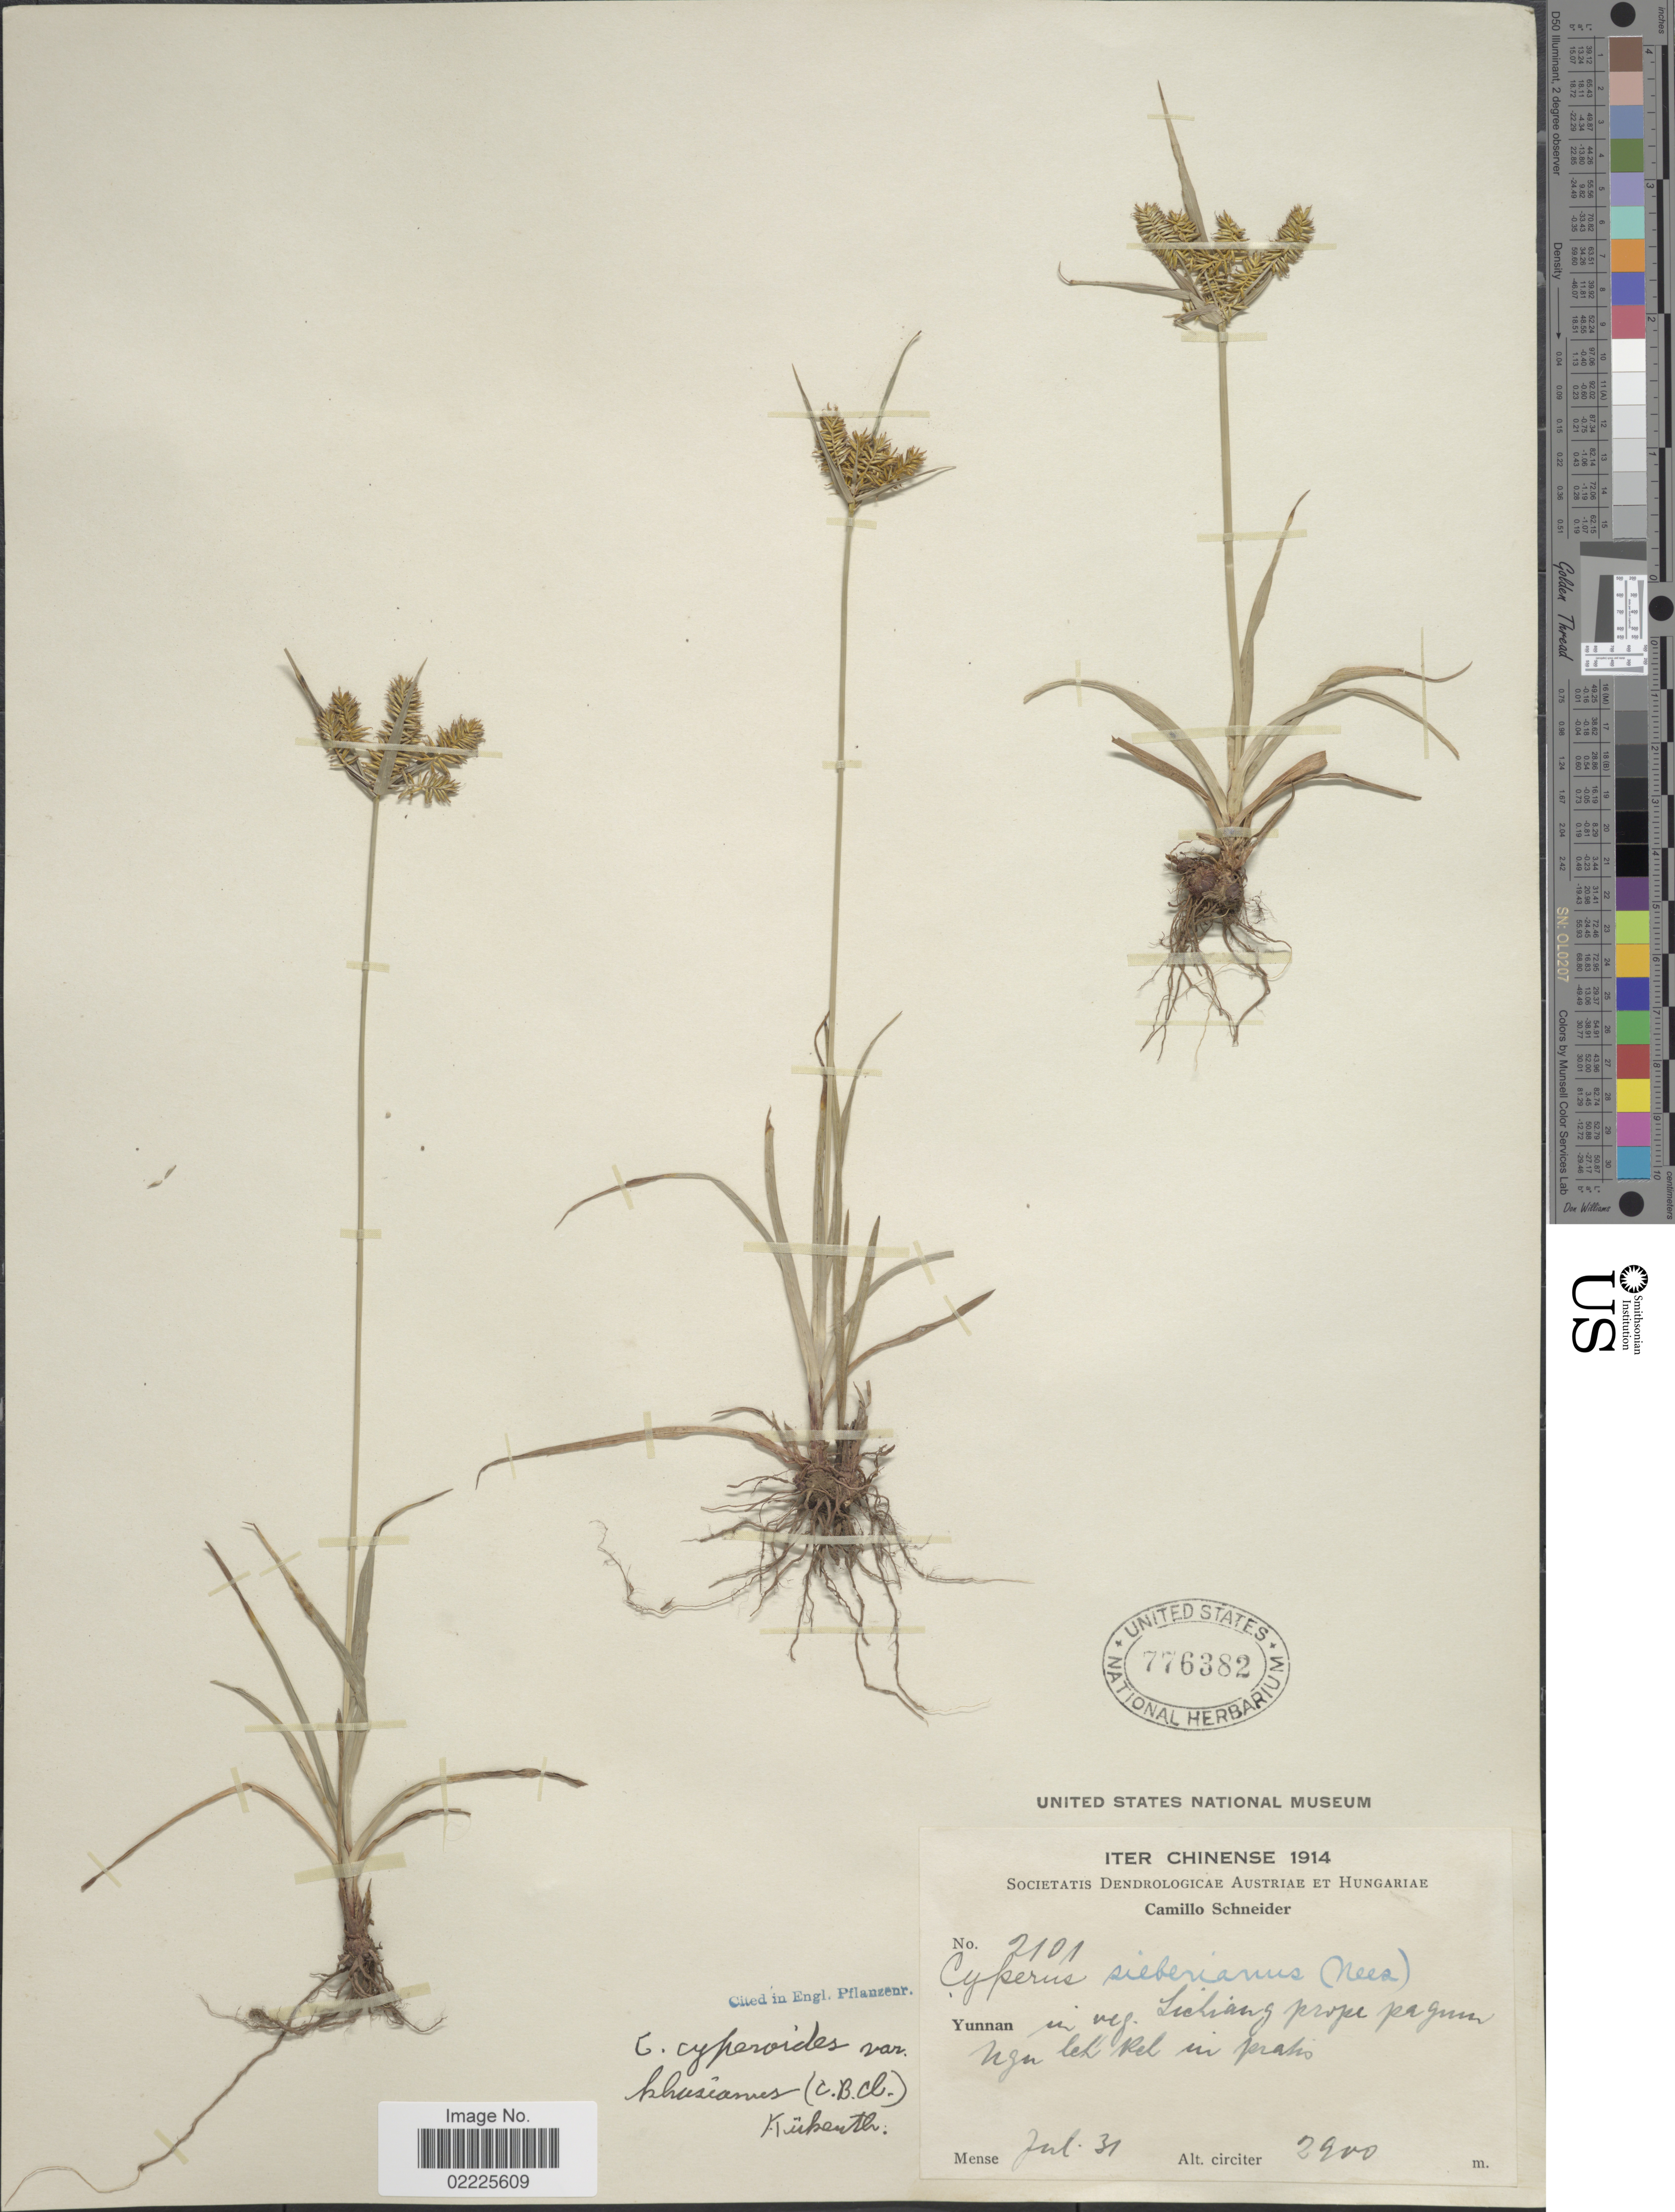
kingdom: Plantae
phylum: Tracheophyta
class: Liliopsida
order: Poales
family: Cyperaceae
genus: Cyperus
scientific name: Cyperus cyperoides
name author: (L.) Kuntze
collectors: C. K. Schneider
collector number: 2101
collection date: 1914-07-31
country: China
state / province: Yunnan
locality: In veg. Lichiang prope pagum ngu leh'rel in pratis. [interpreted]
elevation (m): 2900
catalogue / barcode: US 776382